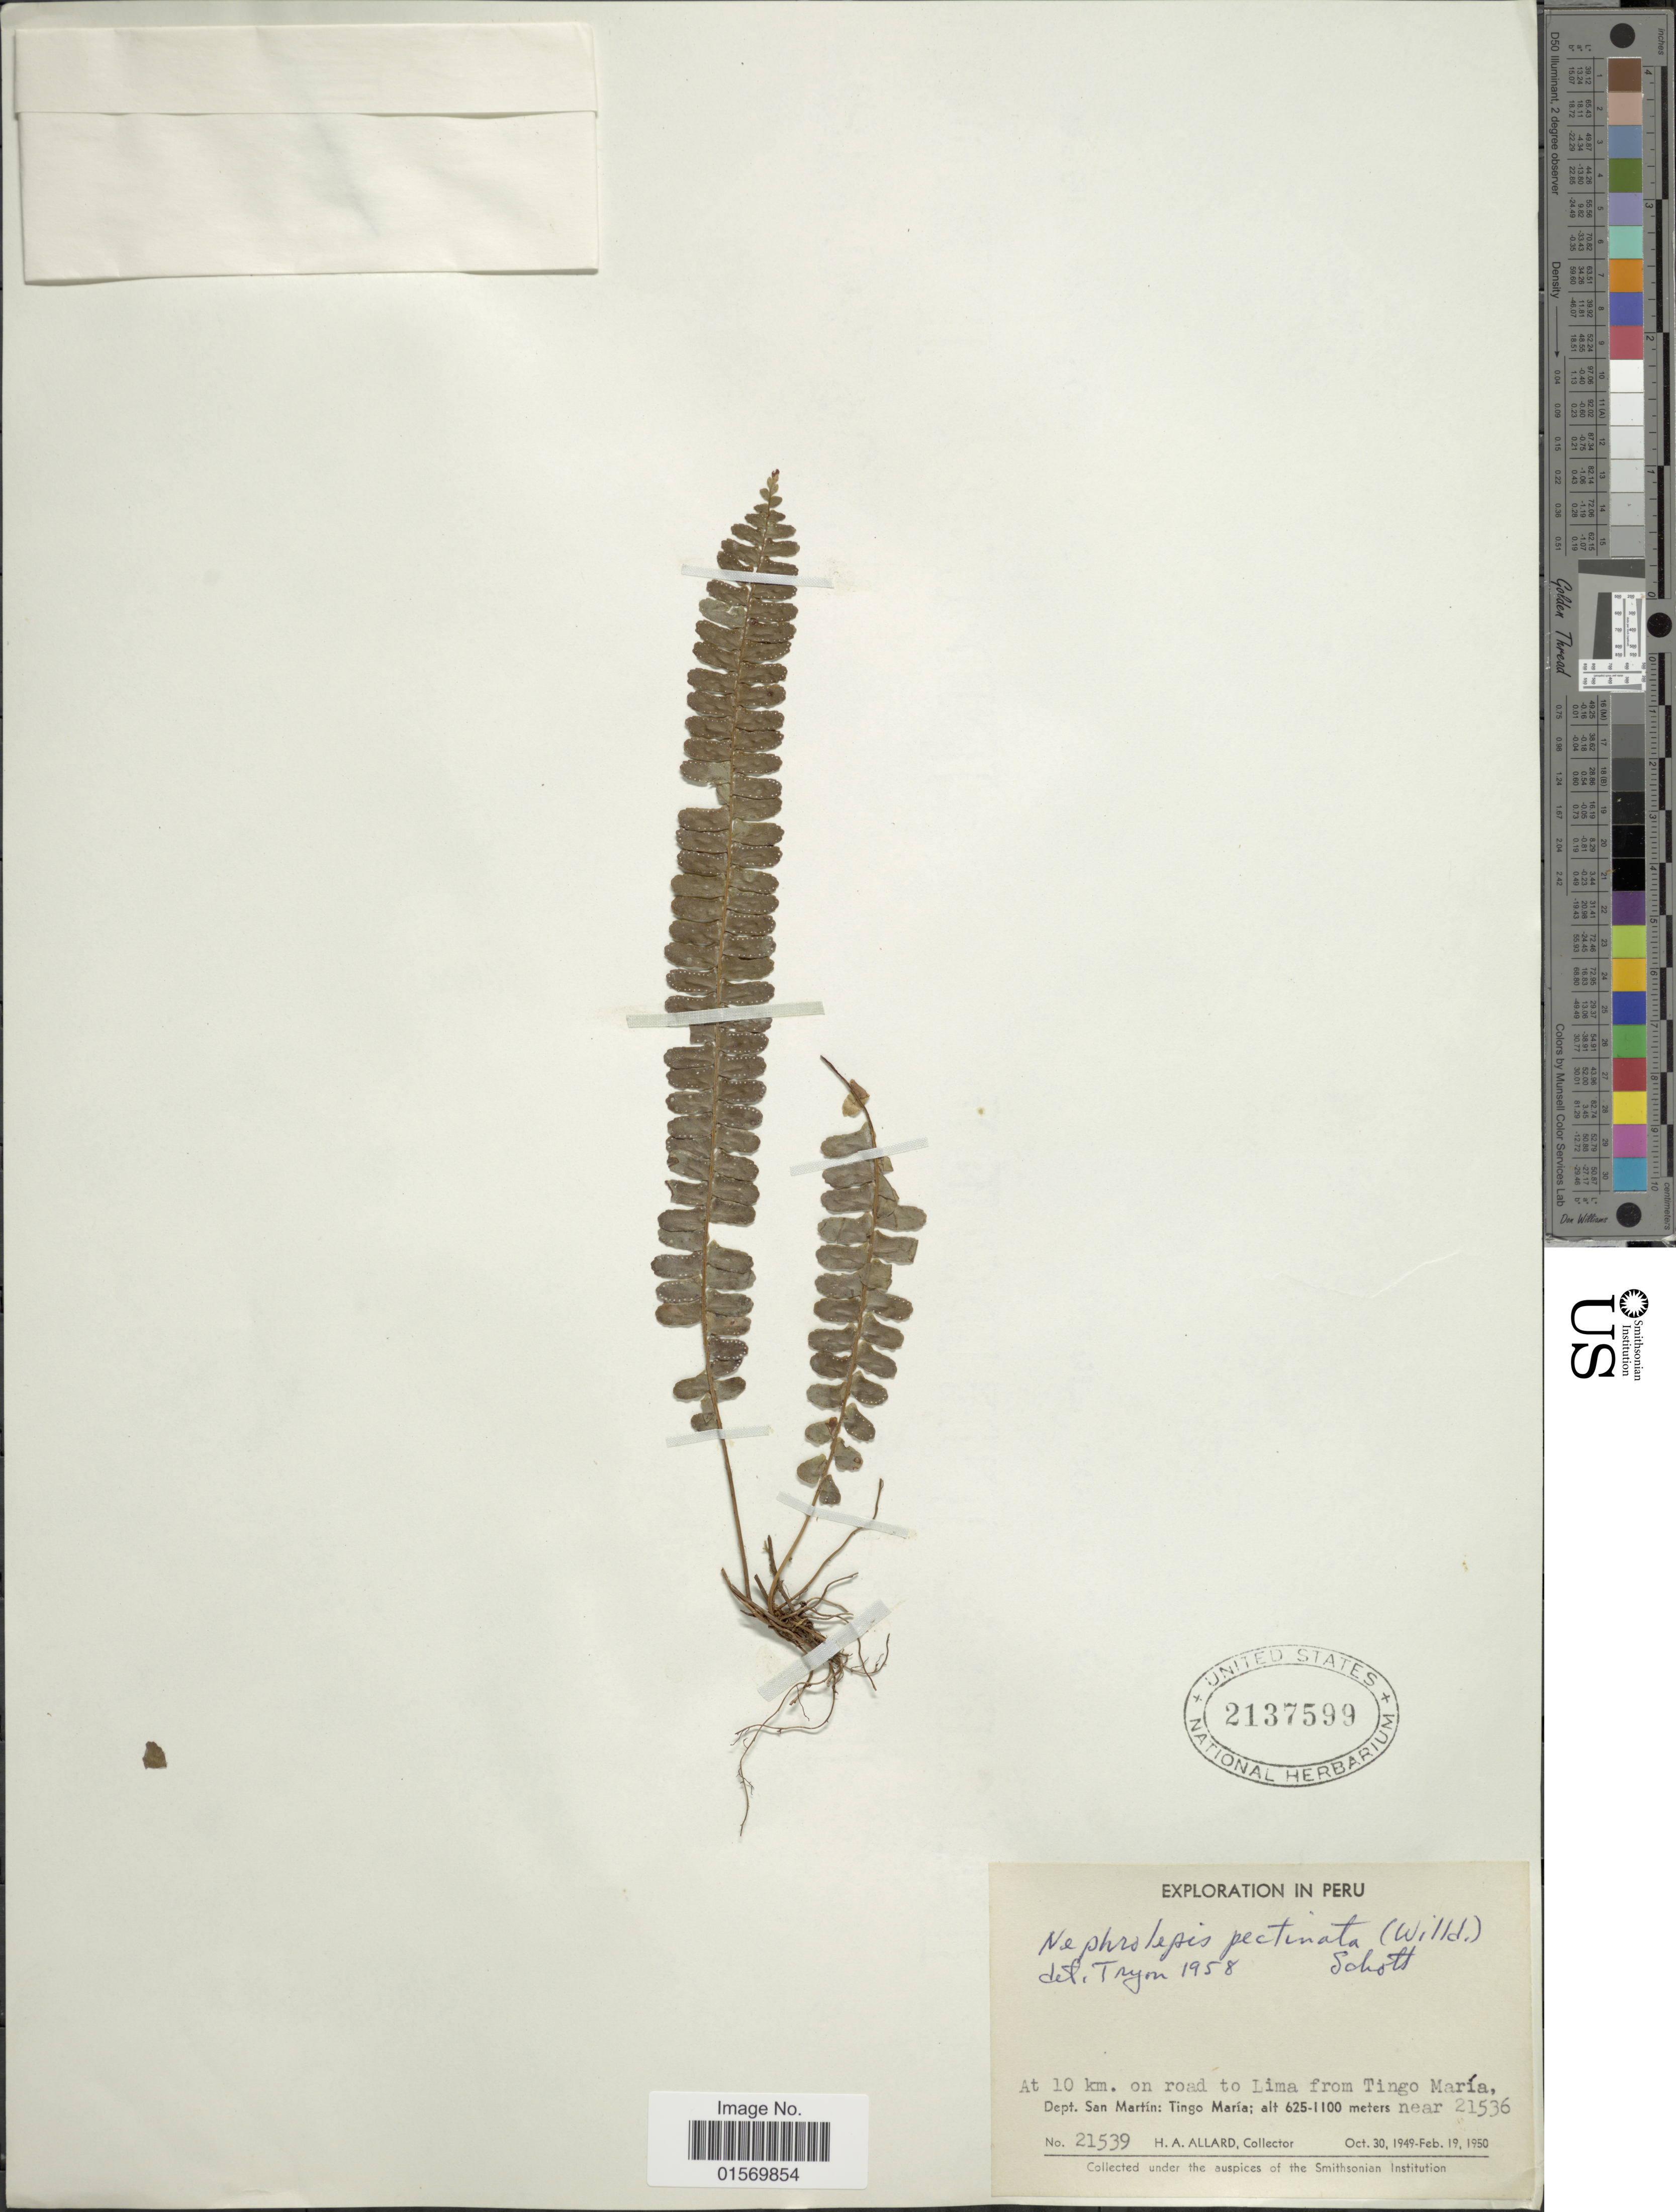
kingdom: Plantae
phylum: Tracheophyta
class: Polypodiopsida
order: Polypodiales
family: Nephrolepidaceae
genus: Nephrolepis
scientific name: Nephrolepis pectinata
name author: (Willd.) Schott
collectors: H. A. Allard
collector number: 21539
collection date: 1949-10-30/1950-02-19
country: Peru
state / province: San Martín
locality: At 10 km. on road to Lima from Tingo Maria, Tingo Maria near 21536.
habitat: on road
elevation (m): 625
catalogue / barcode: US 2137599